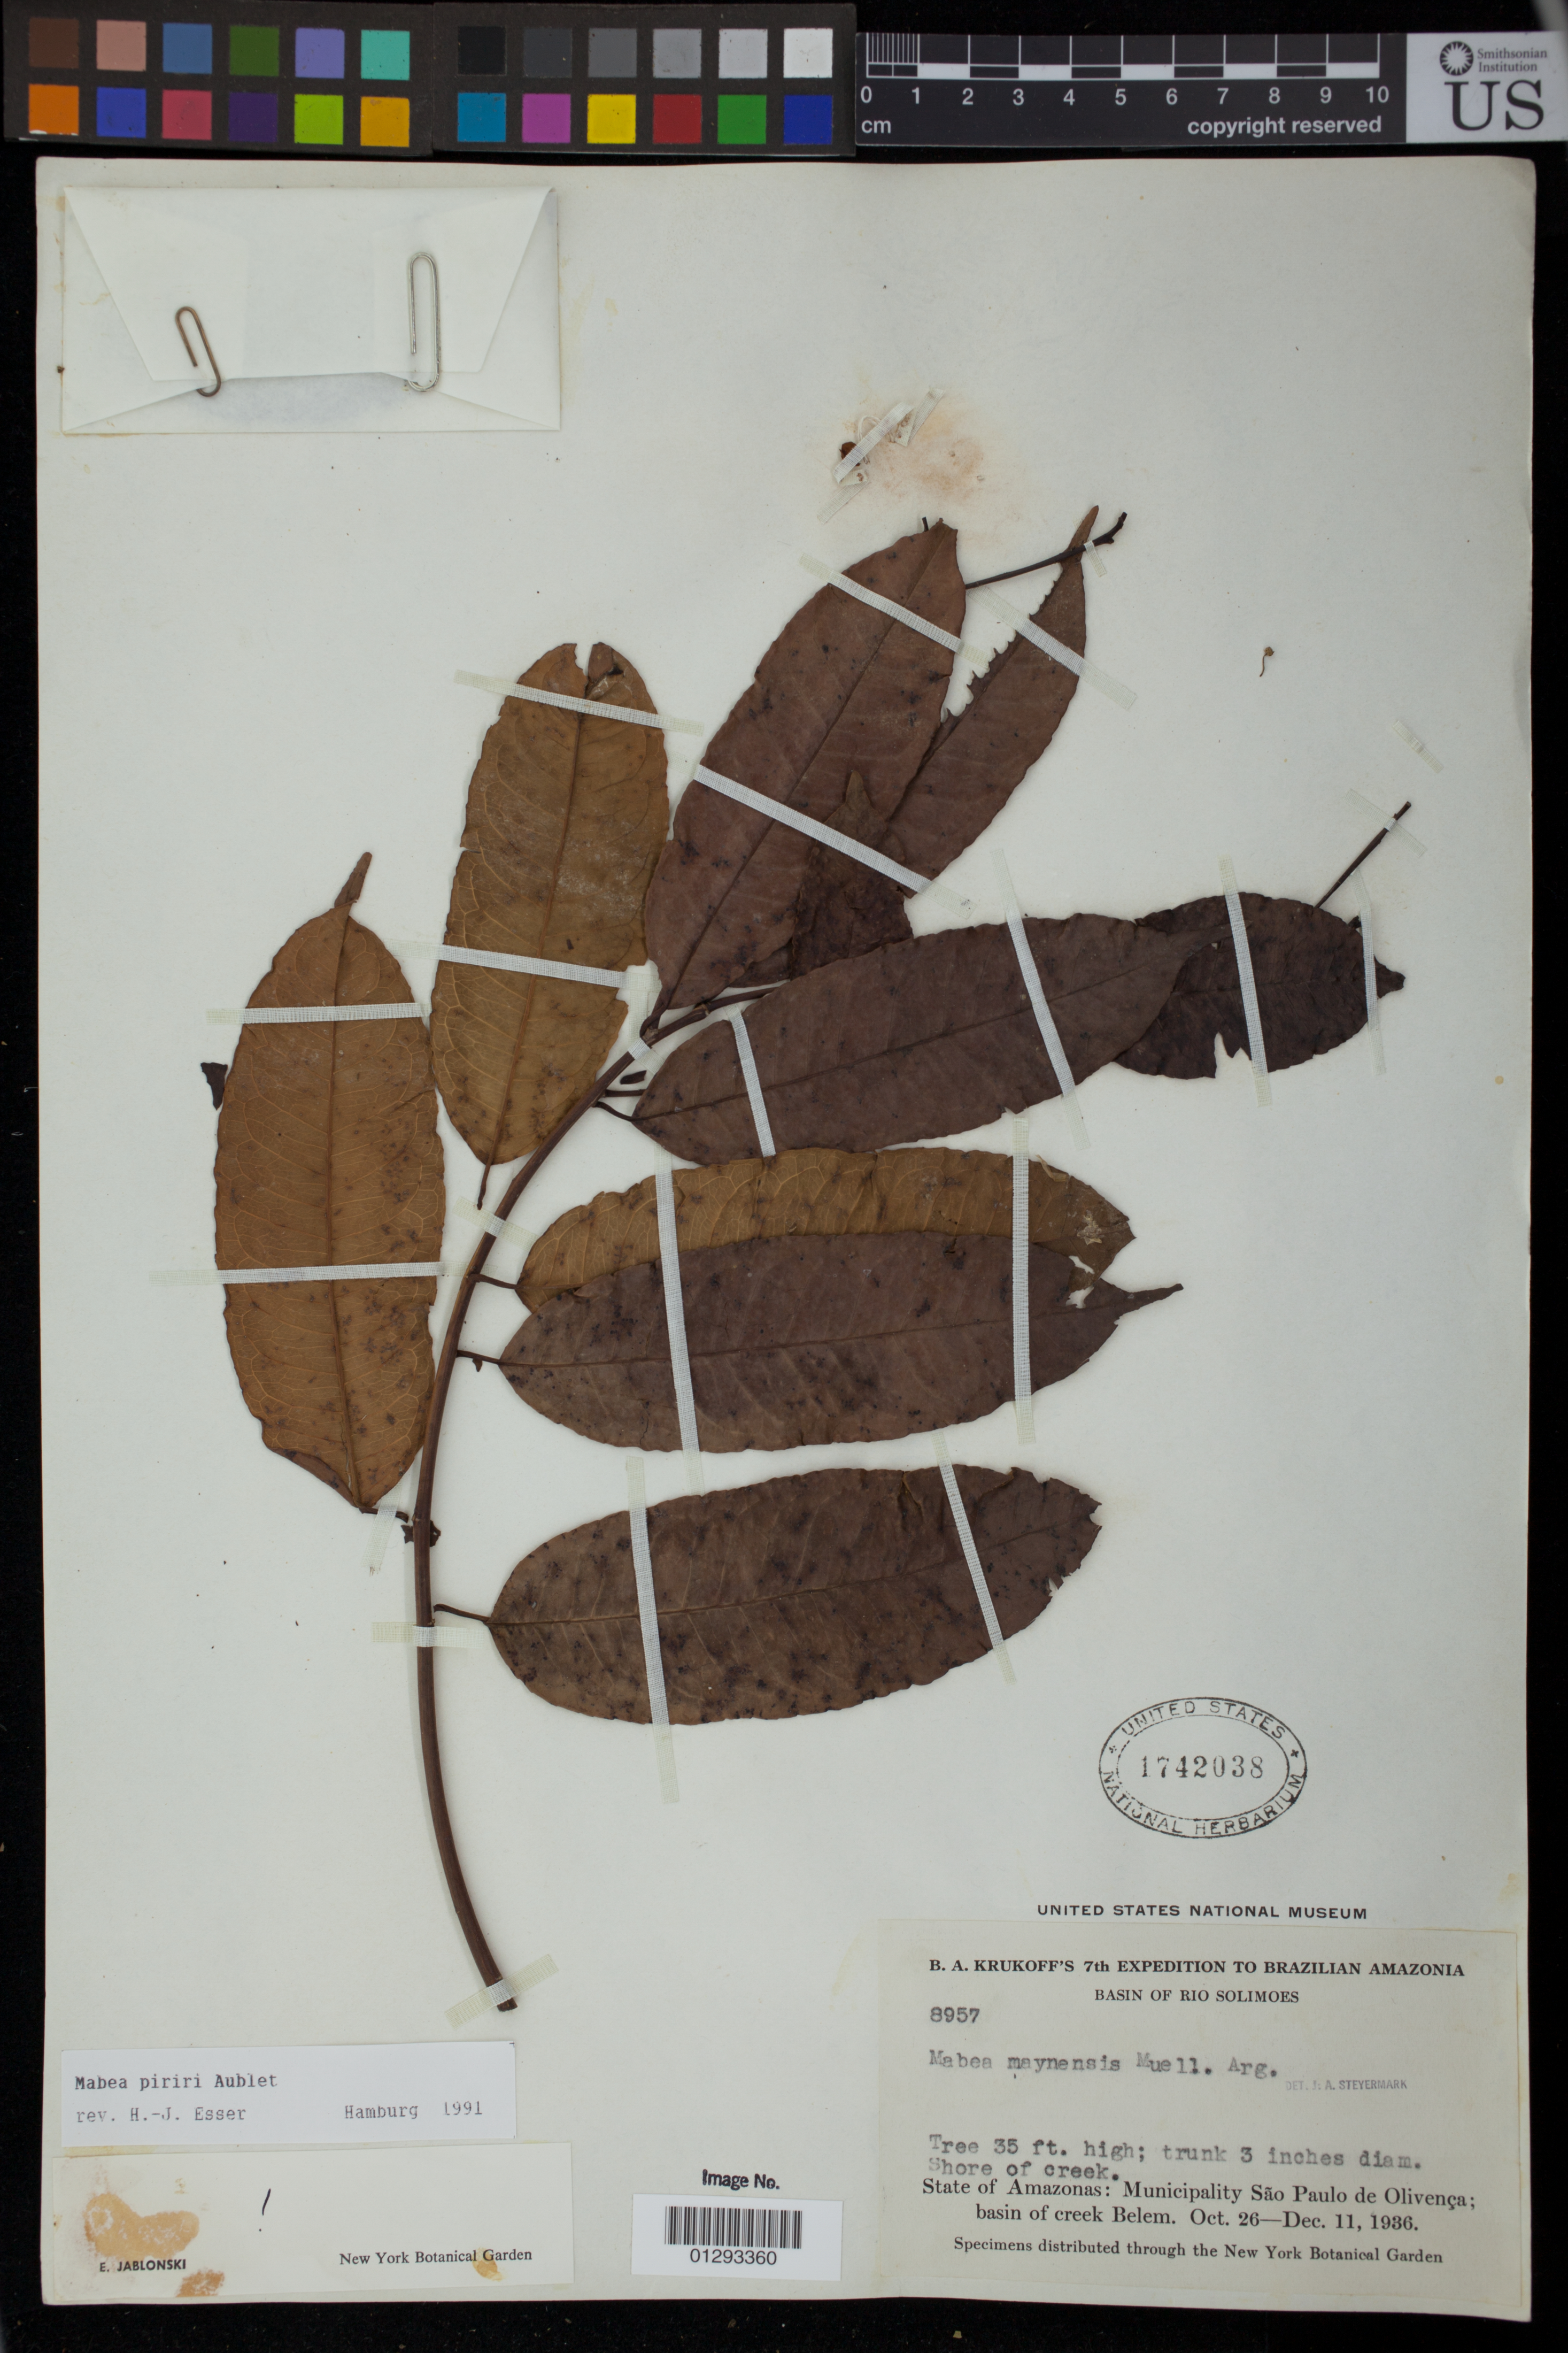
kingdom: Plantae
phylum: Tracheophyta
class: Magnoliopsida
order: Malpighiales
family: Euphorbiaceae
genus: Mabea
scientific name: Mabea piriri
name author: Aubl.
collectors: B. A. Krukoff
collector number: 8957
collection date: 1936-10-26/1936-12-11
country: Brazil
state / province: Amazonas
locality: Basin Rio Solimoes.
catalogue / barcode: US 1742038